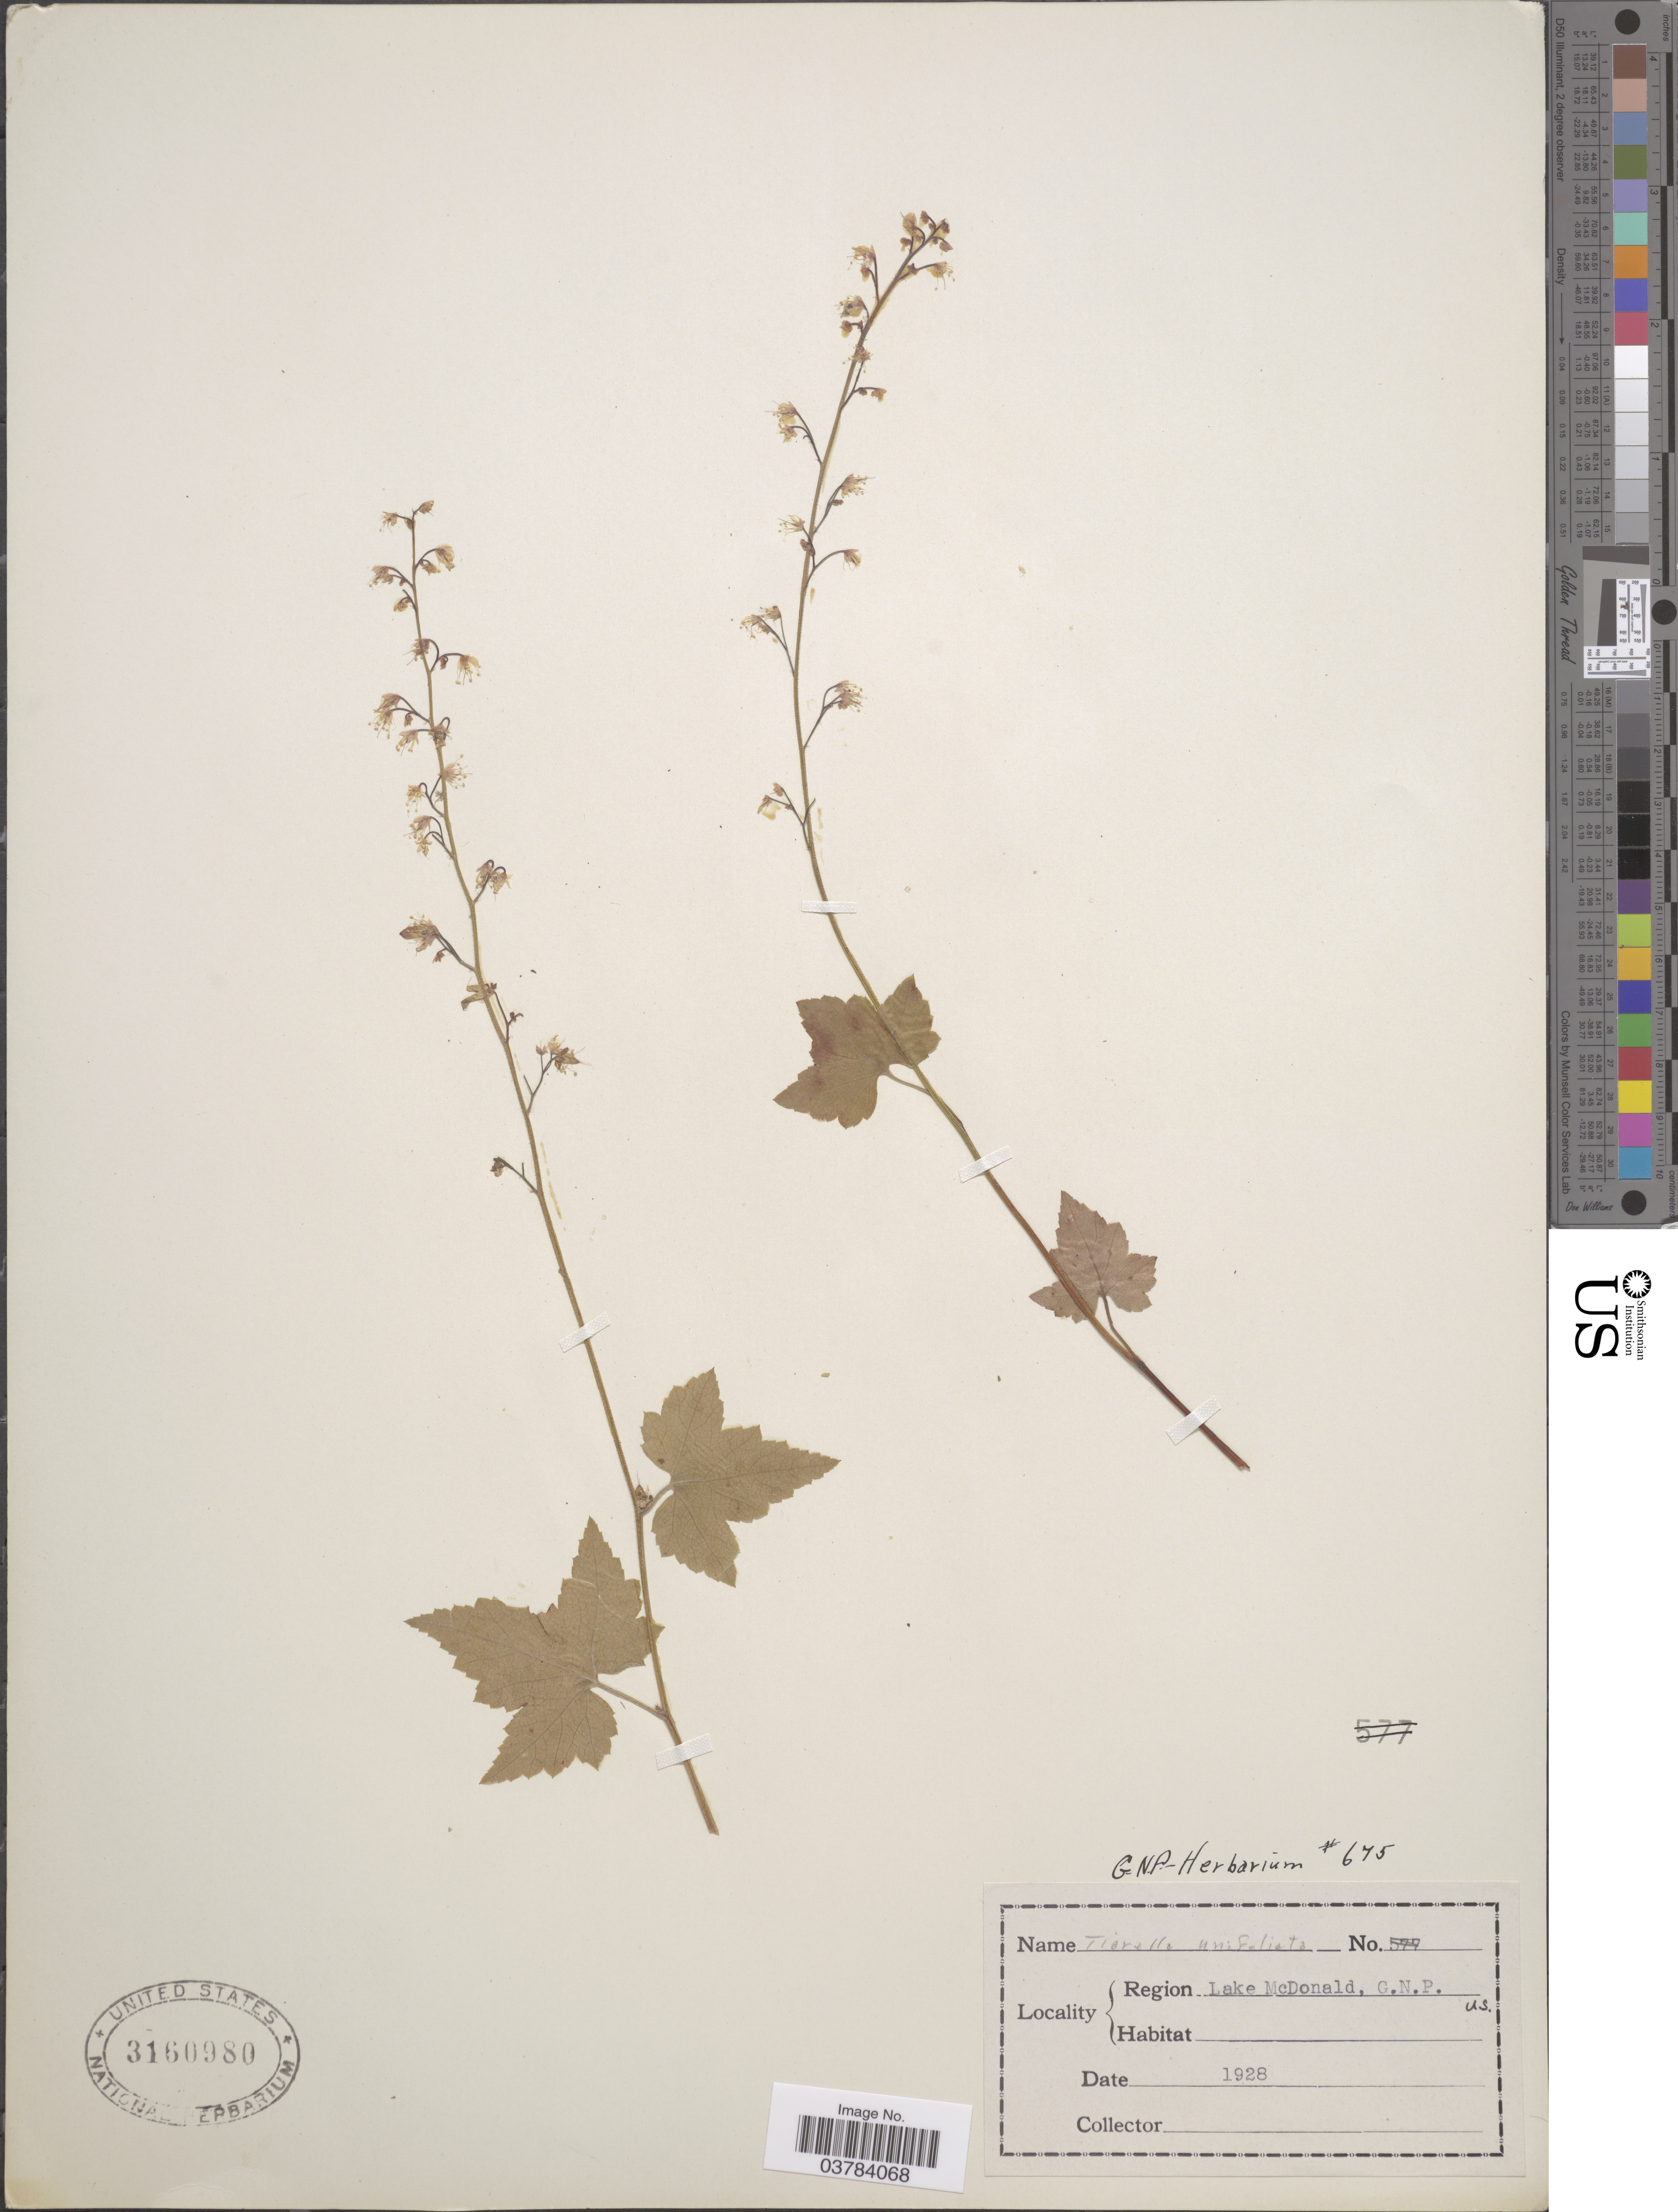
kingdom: Plantae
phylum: Tracheophyta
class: Magnoliopsida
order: Saxifragales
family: Saxifragaceae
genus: Tiarella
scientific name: Tiarella unifoliata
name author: Hook.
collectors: ex herb. G. N. P.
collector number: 675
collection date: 1928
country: United States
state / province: Montana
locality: Region Lake McDonald, G.N.P. U.S.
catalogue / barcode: US 3160980